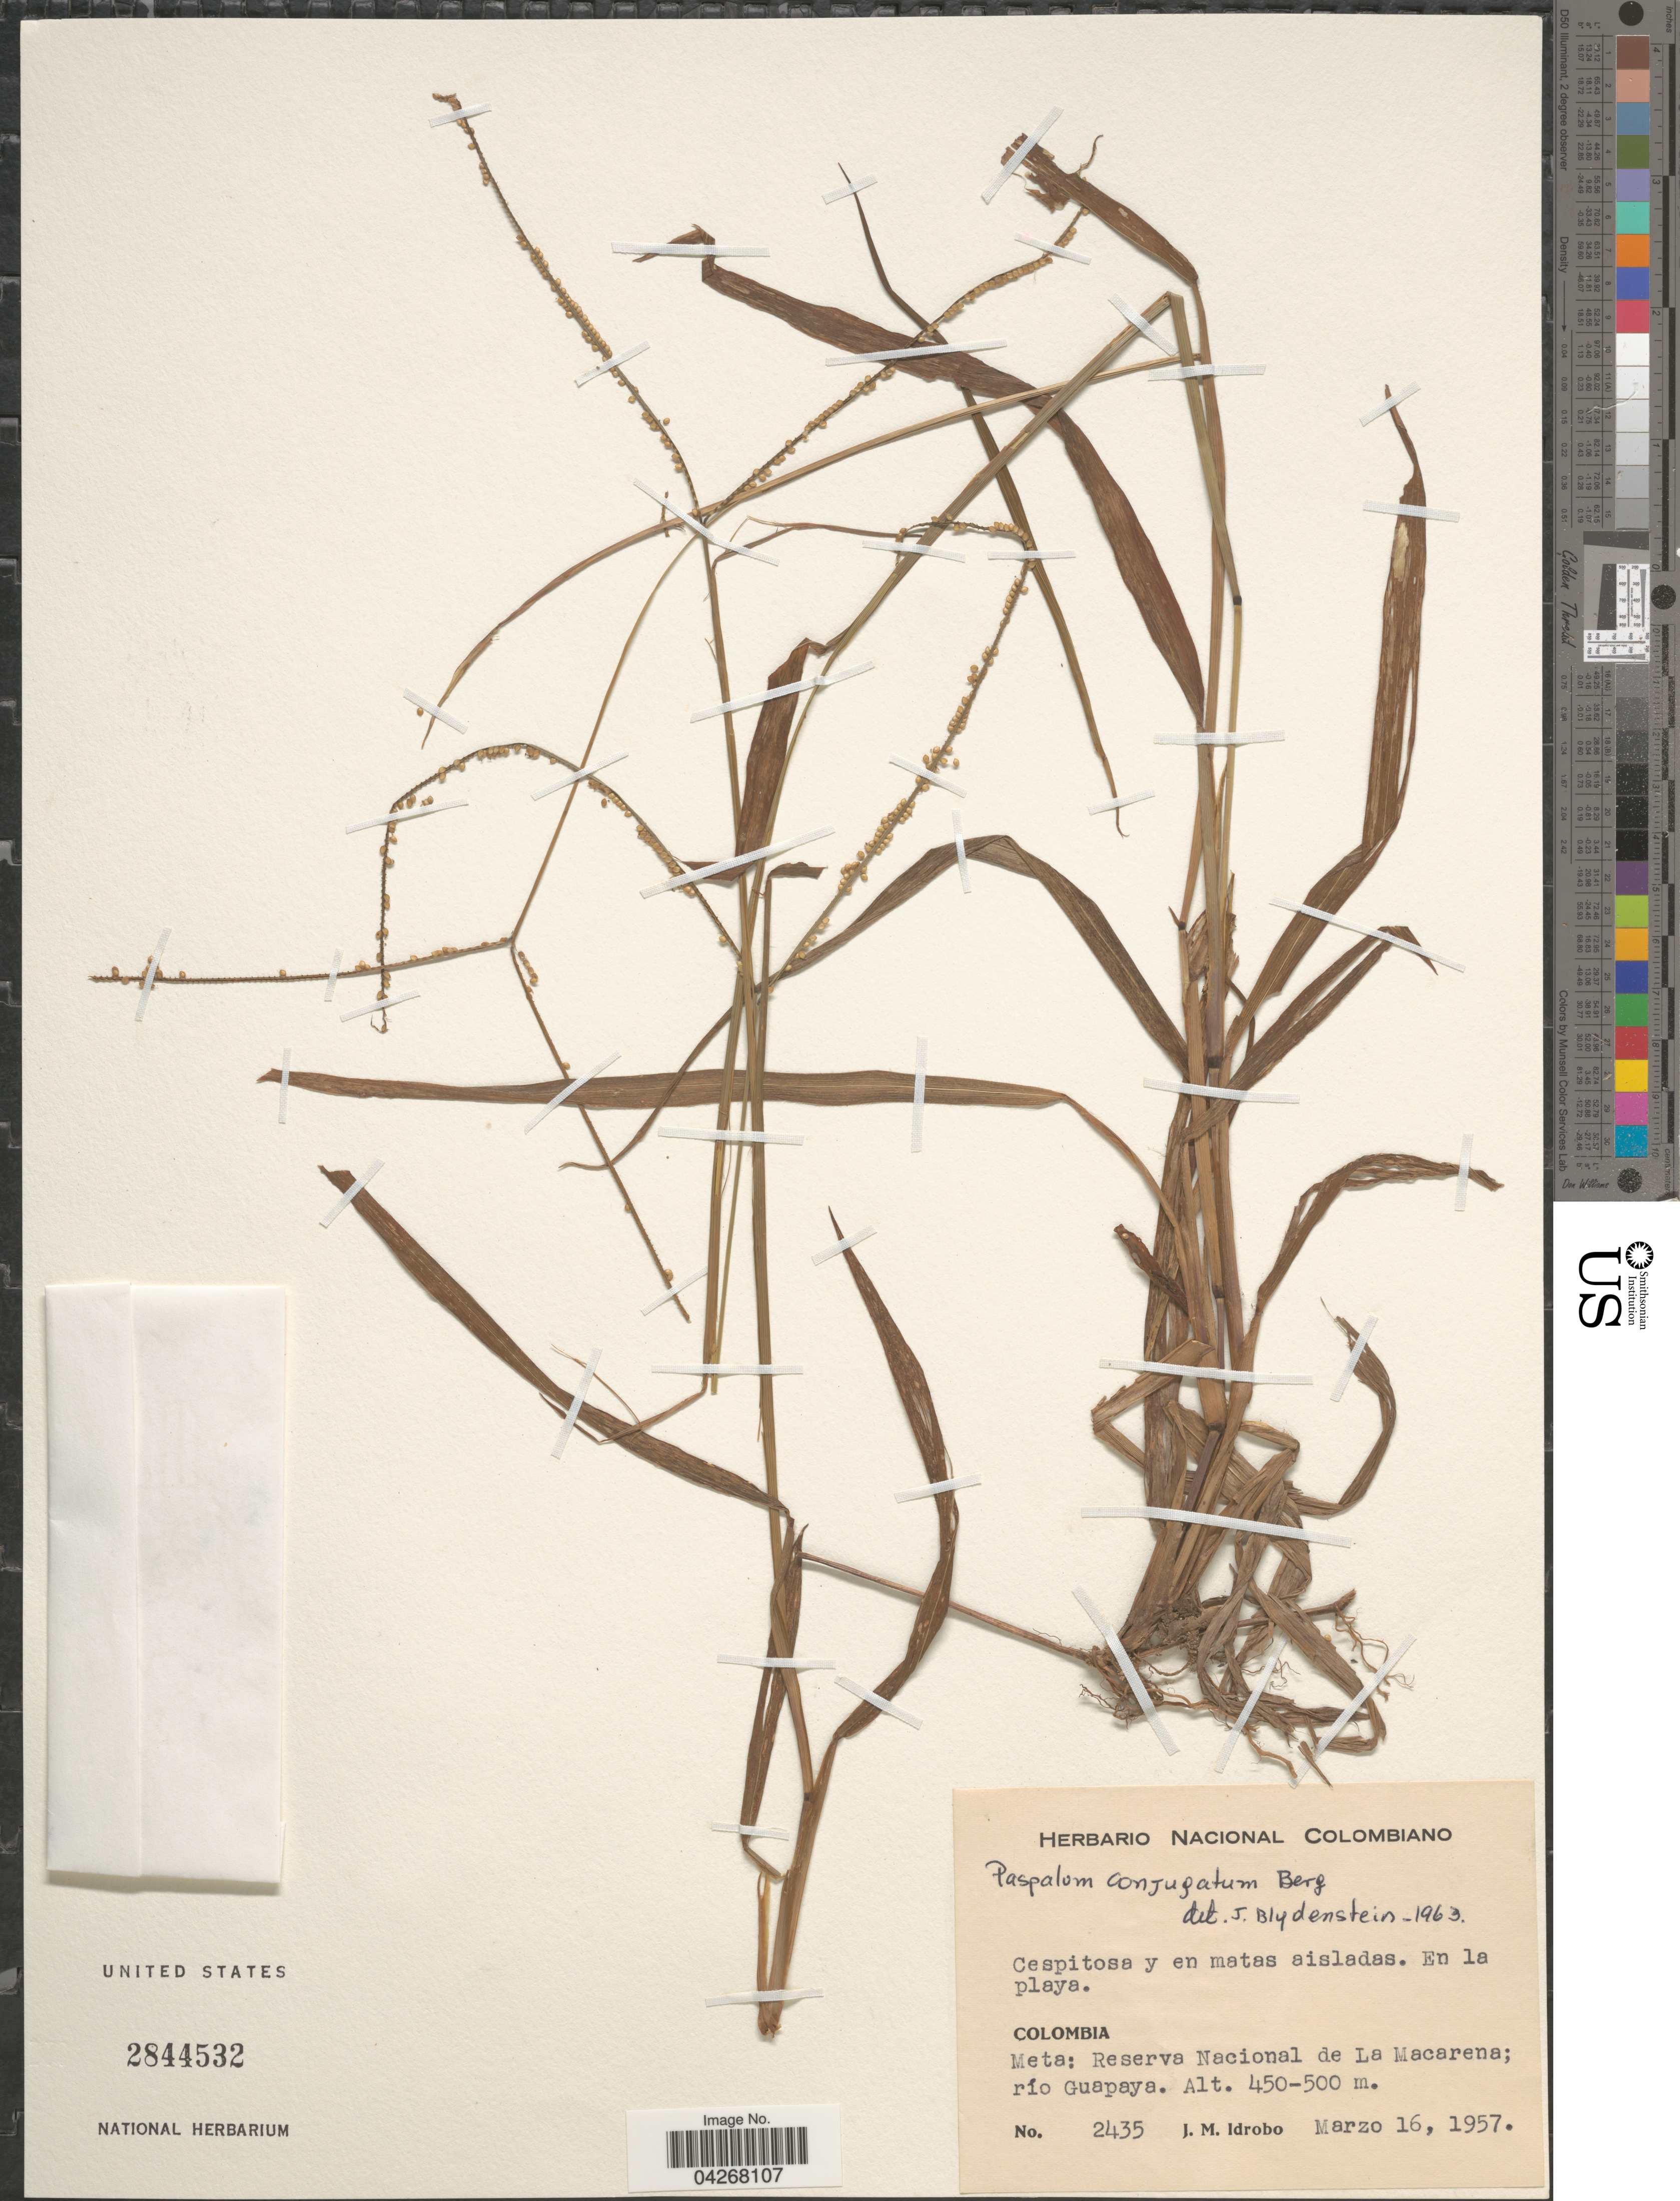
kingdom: Plantae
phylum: Tracheophyta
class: Liliopsida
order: Poales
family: Poaceae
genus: Paspalum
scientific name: Paspalum conjugatum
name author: P.J. Bergius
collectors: J. M. Idrobo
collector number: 2435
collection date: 1957-03-16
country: Colombia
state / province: Meta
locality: Reserva Nacional de La Macarena; río Guapaya.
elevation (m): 450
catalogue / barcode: US 2844532